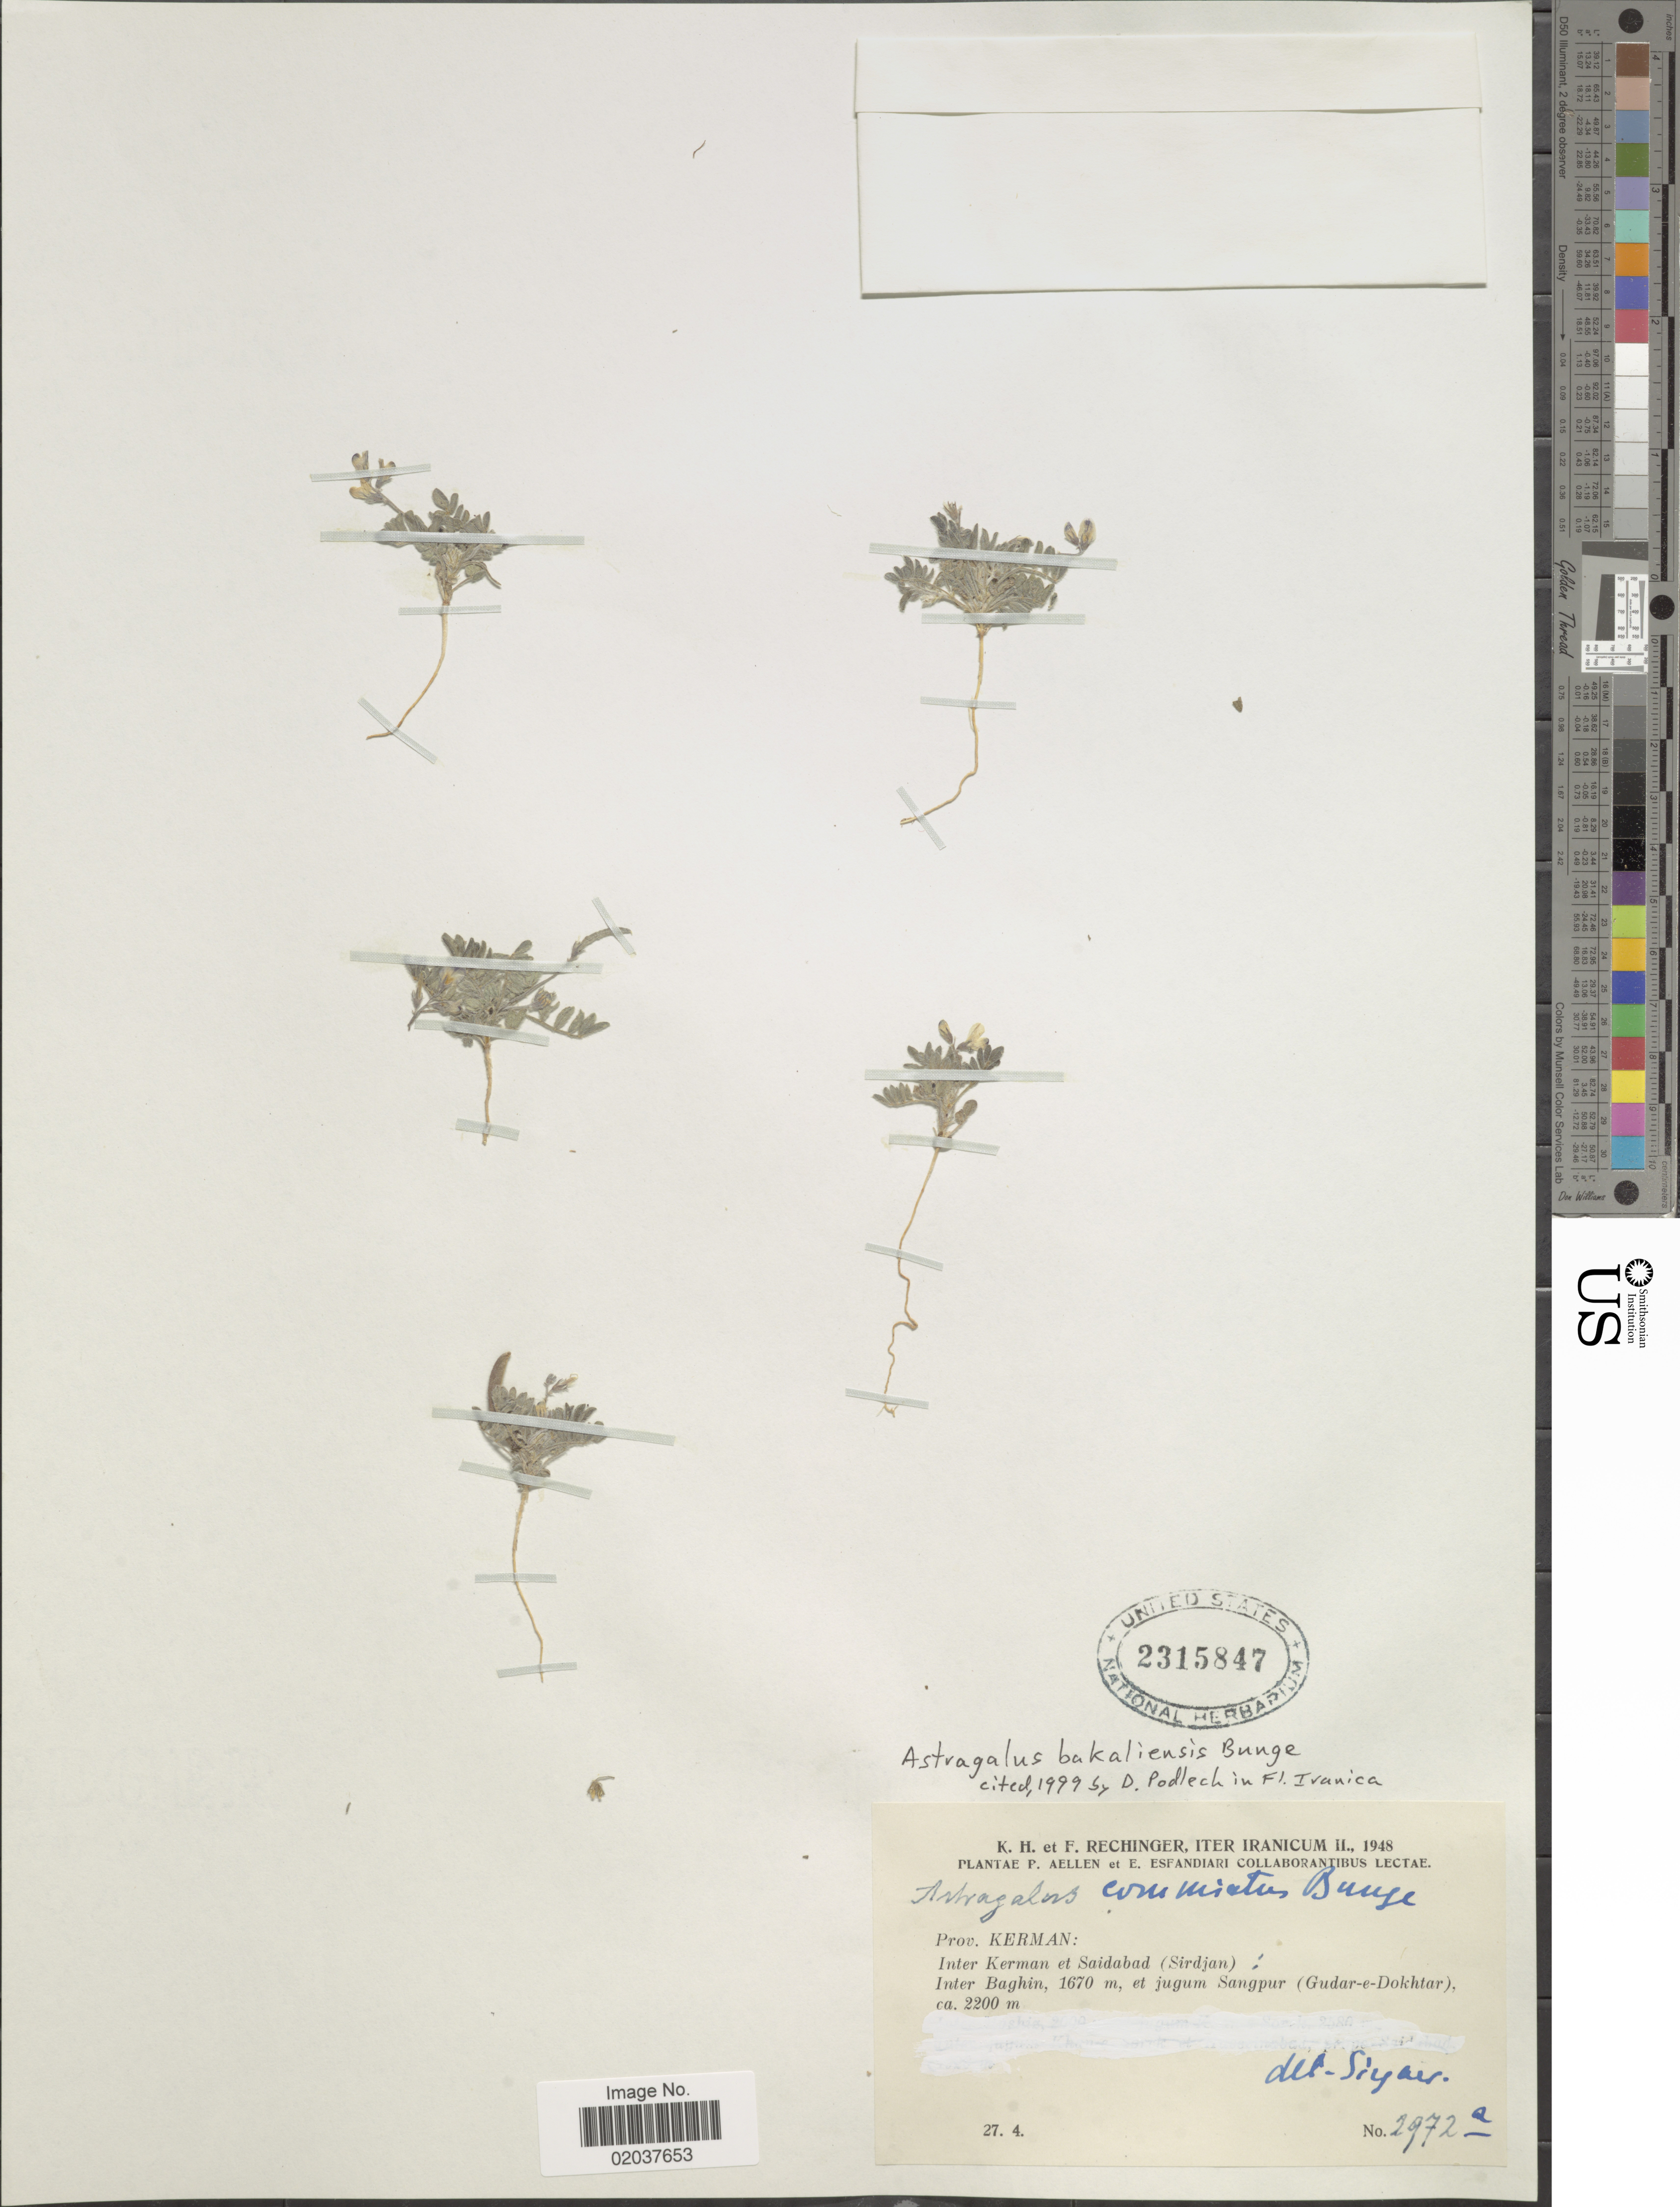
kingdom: Plantae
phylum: Tracheophyta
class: Magnoliopsida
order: Fabales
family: Fabaceae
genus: Astragalus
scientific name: Astragalus bakaliensis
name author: Bunge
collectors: K. H. Rechinger & F. Rechinger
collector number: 2972a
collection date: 1948-04-27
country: Iran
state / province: Kerman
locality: Inter Kerman et Saidabad (Sirdjan) Inter Baghin et jugum Sangpur (Gudar-e-Dokhtar)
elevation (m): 1670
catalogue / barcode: US 2315847